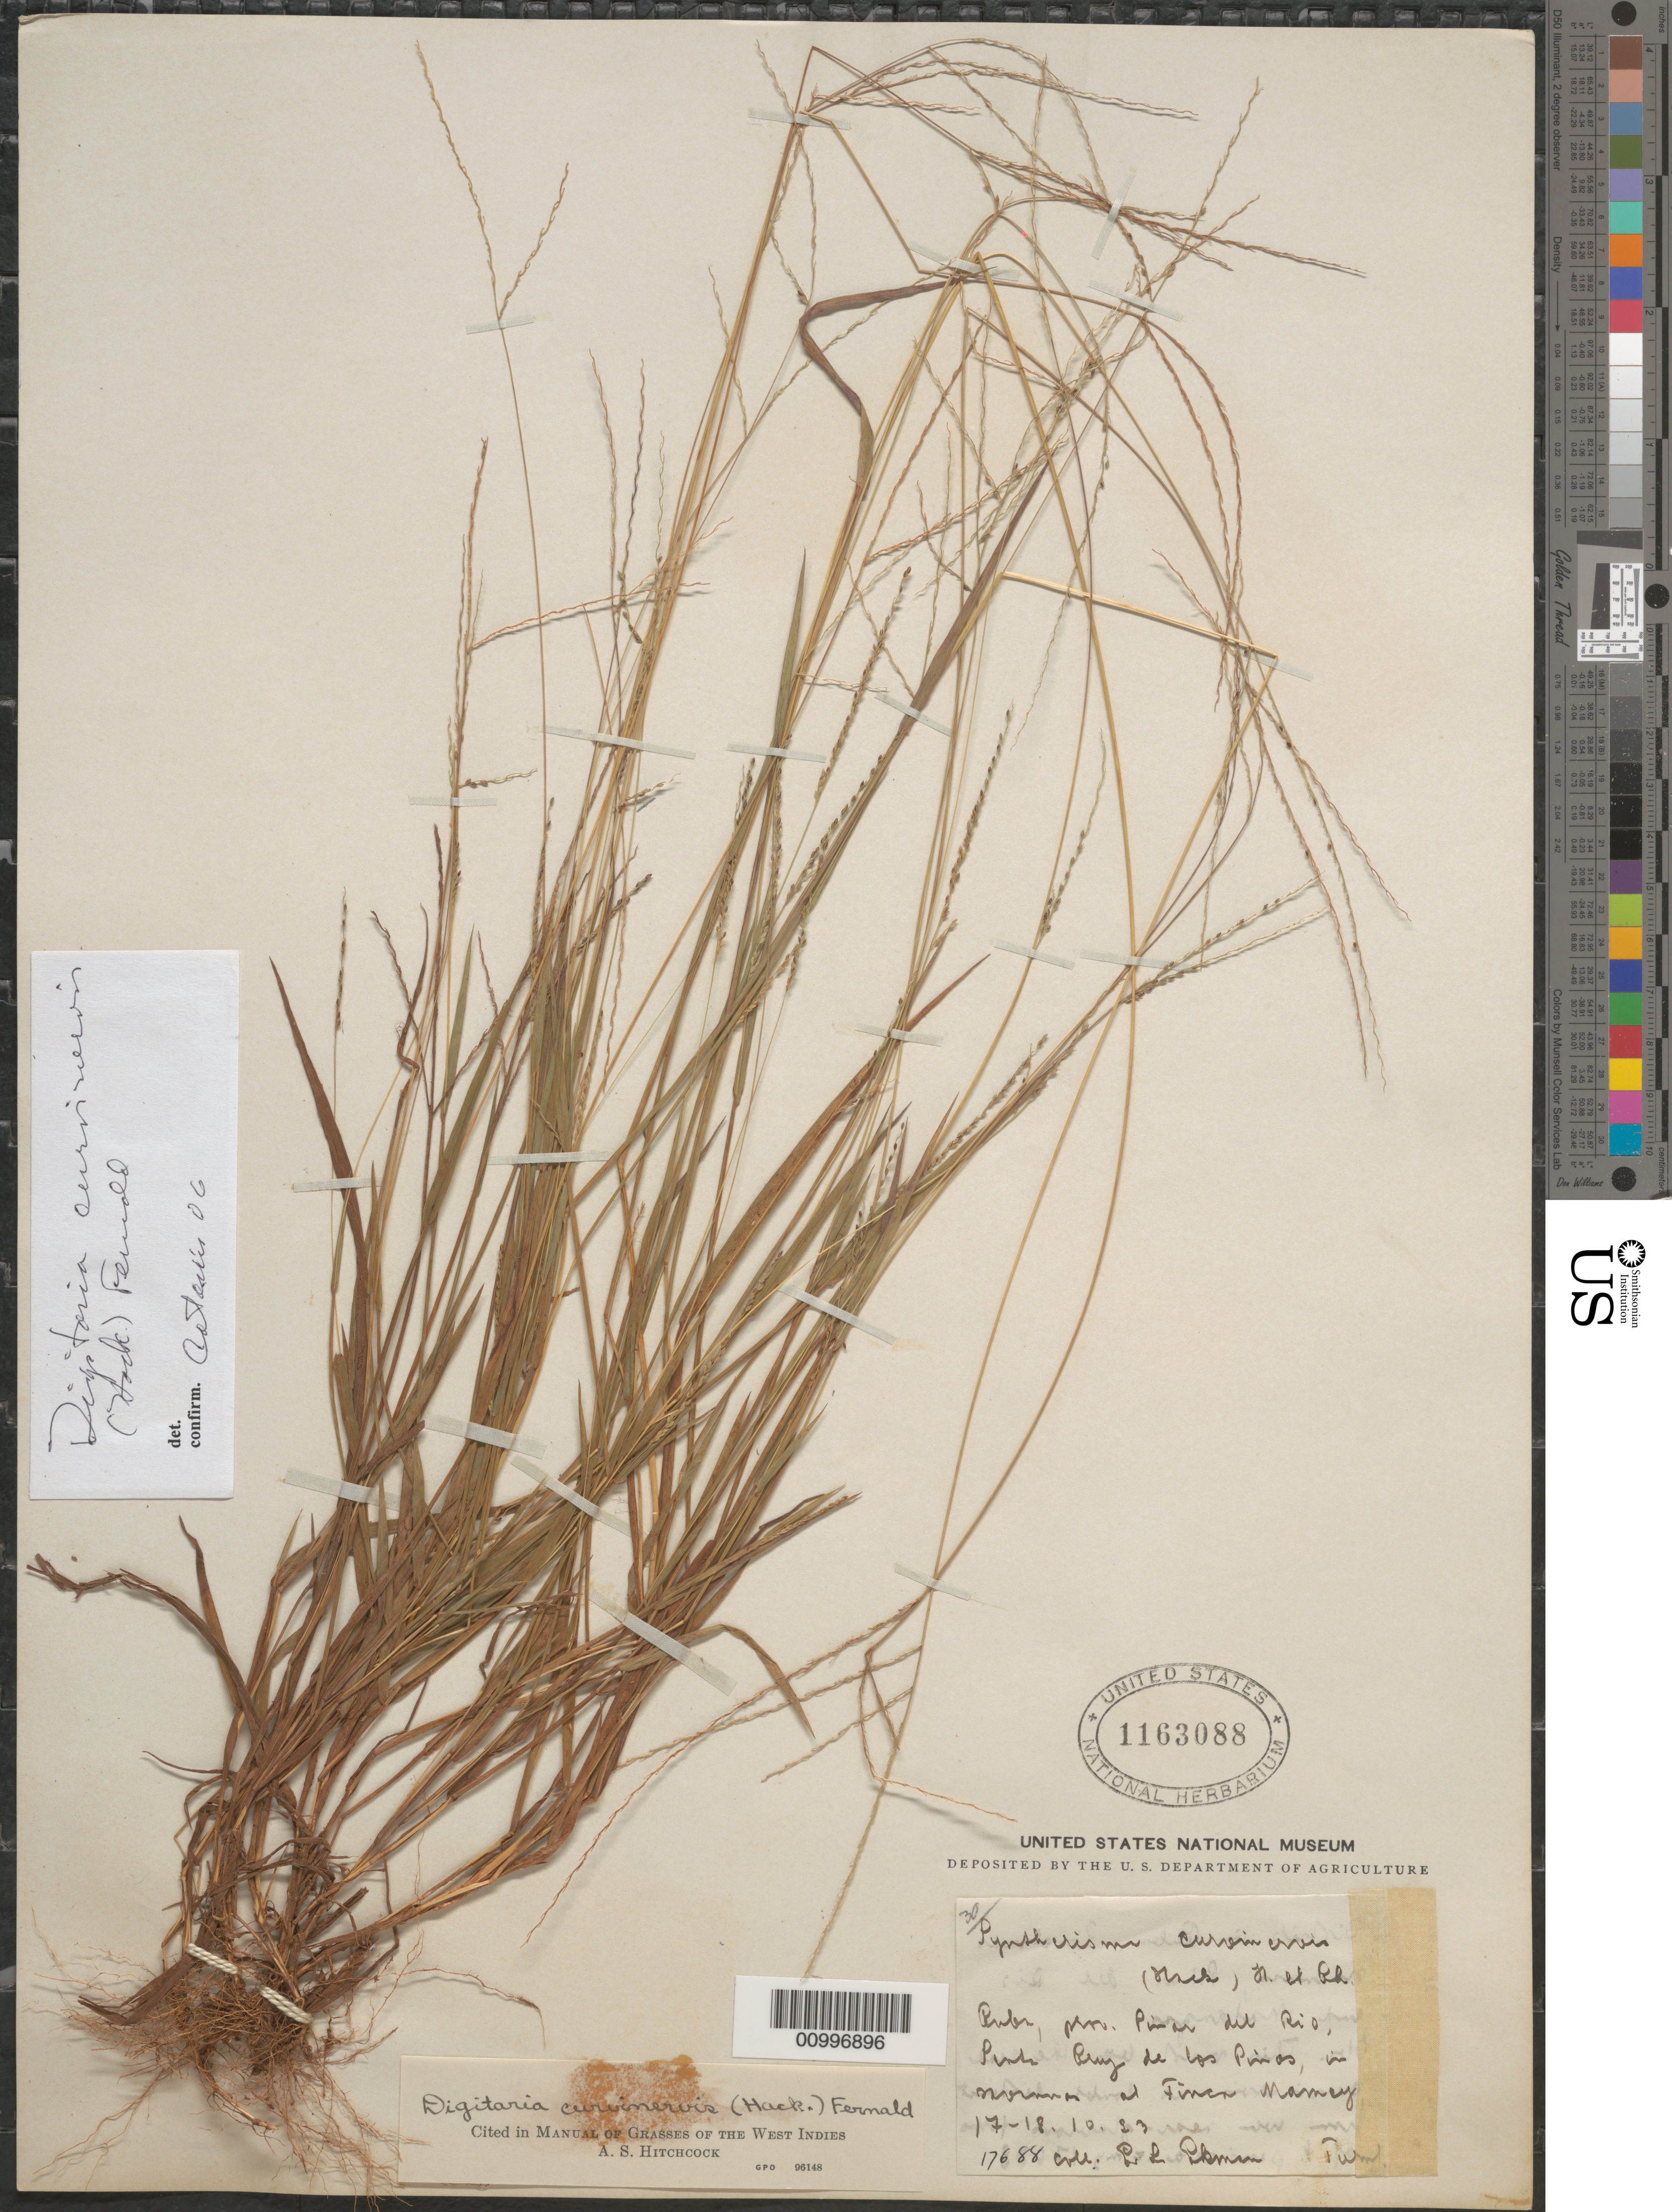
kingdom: Plantae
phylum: Tracheophyta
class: Liliopsida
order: Poales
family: Poaceae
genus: Digitaria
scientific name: Digitaria curvinervis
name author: (Hack.) Fernald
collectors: E. L. Ekman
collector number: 17688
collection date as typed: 17 Oct 1923 to 18 Oct 1923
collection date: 1923-10-17/1923-10-18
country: Cuba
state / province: Pinar del Rio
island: Cuba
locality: Pinar del Rio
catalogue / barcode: US 1163088